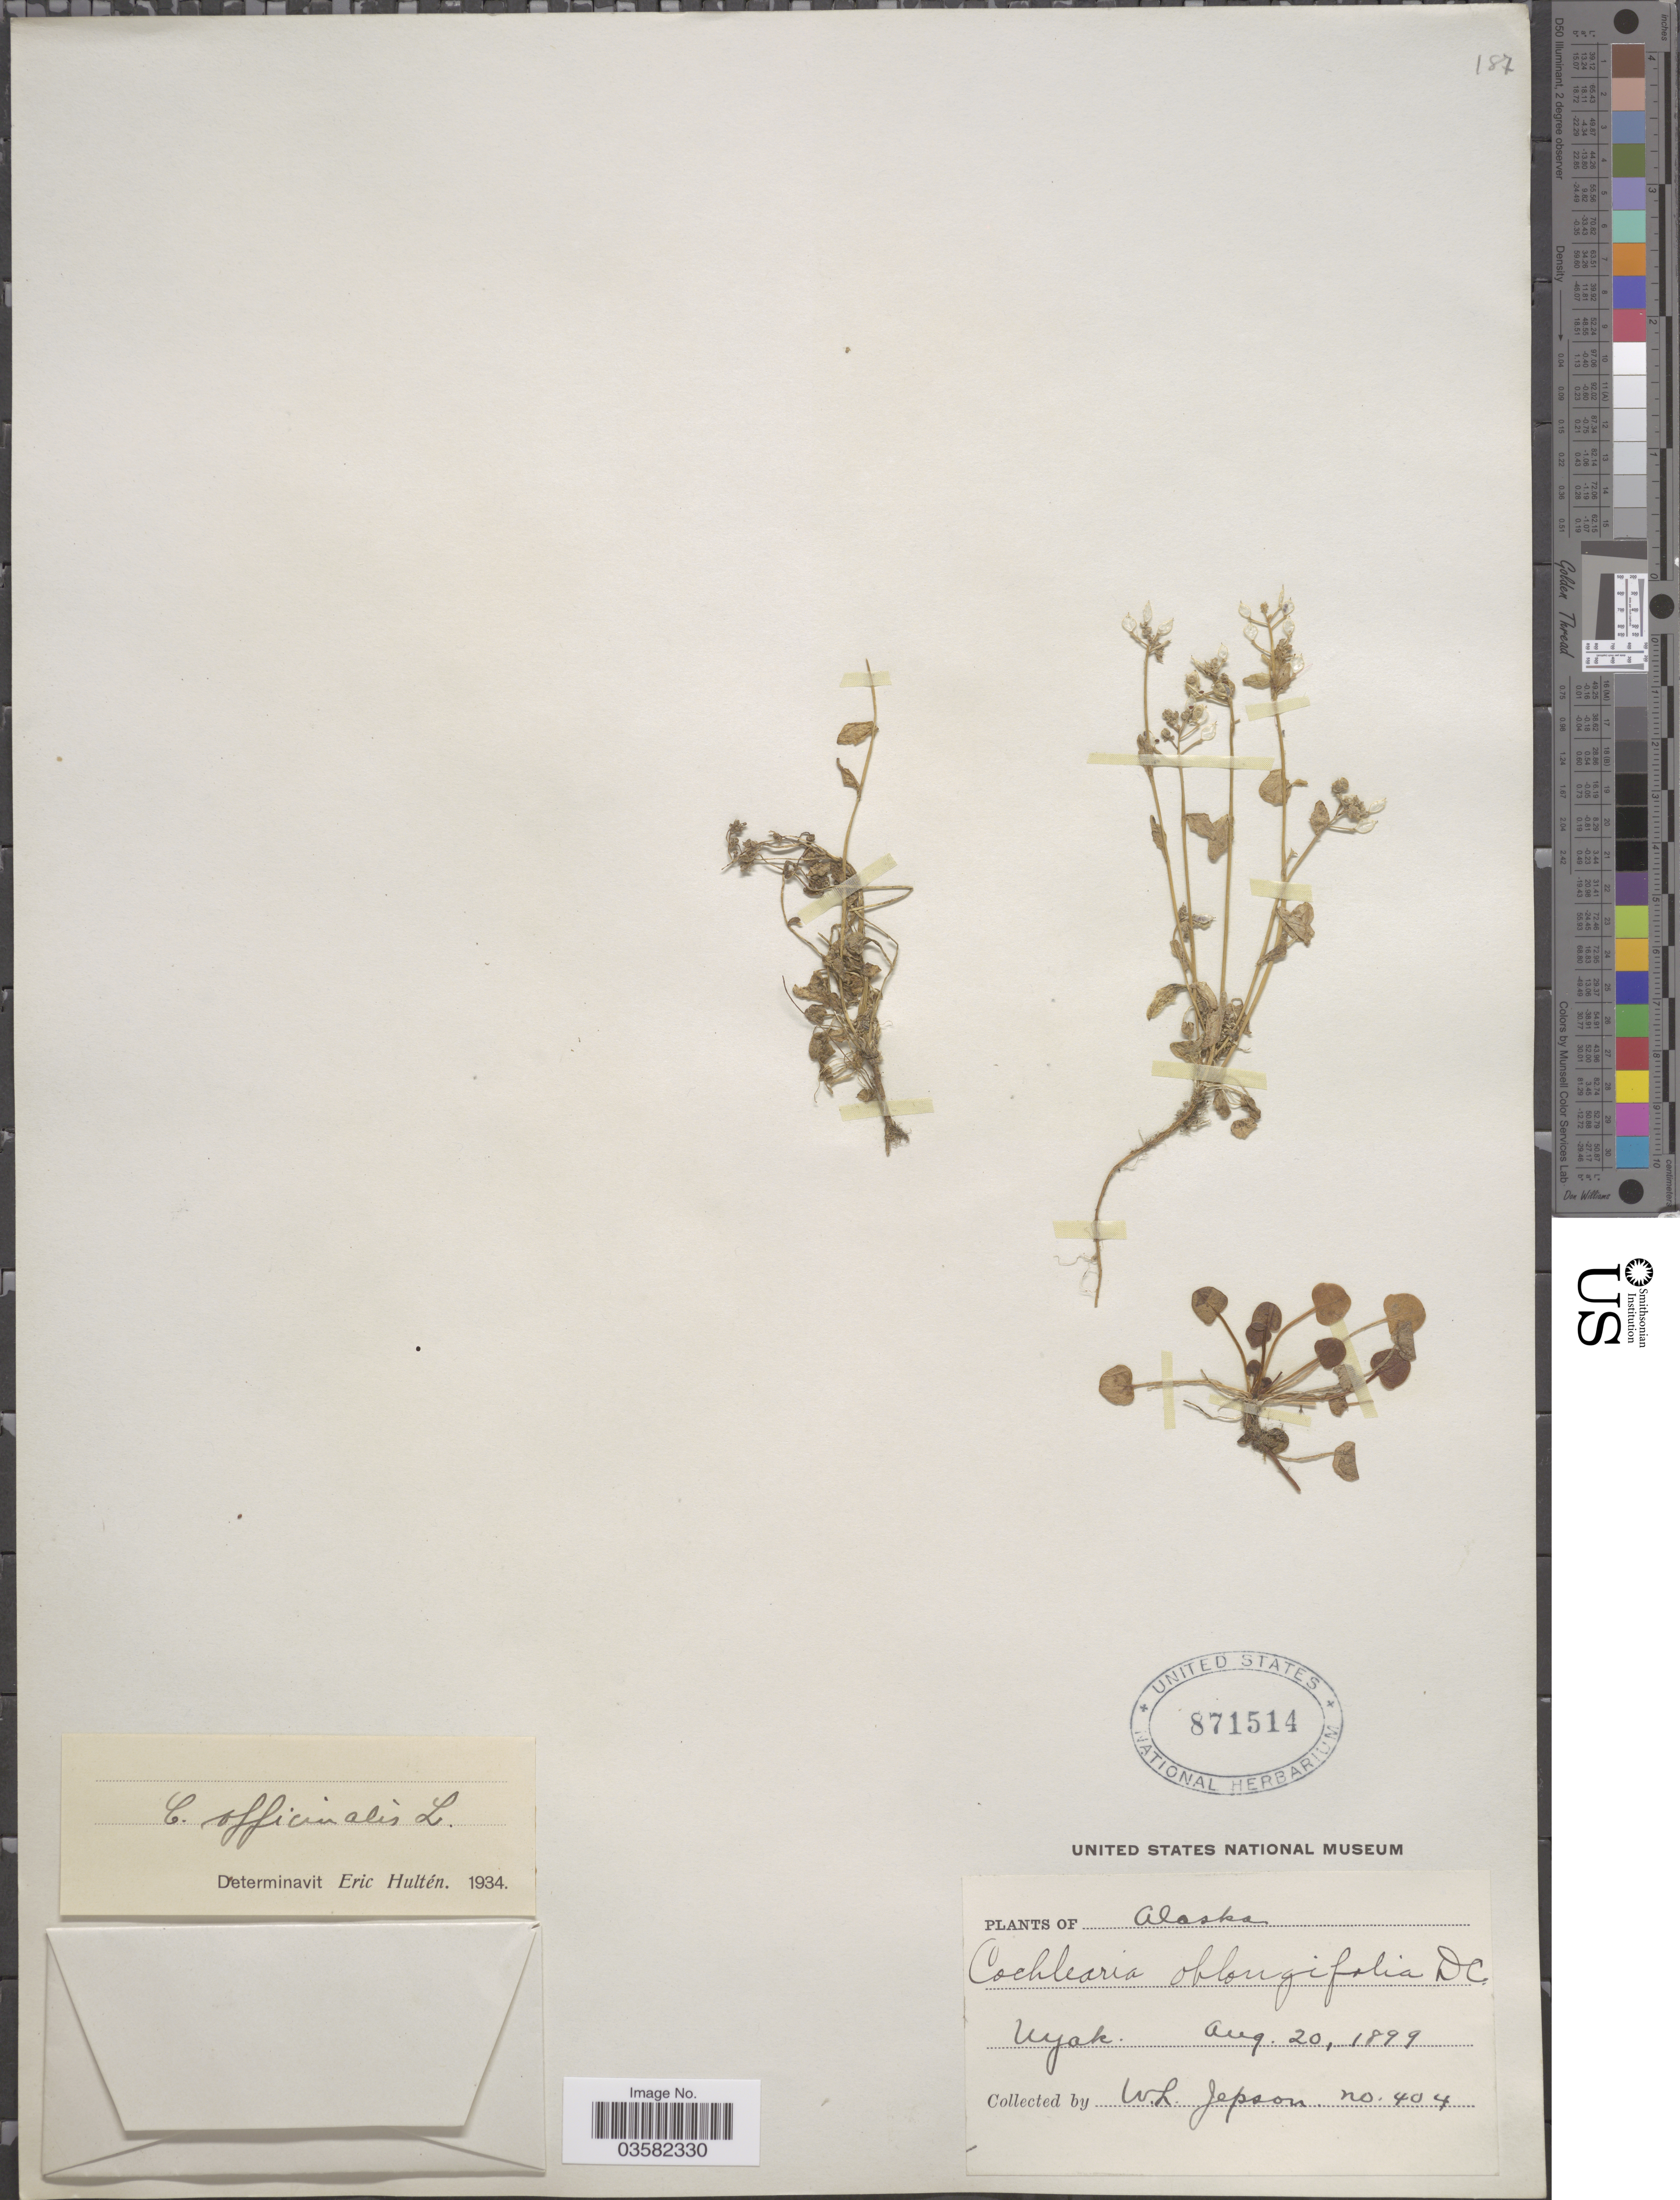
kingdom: Plantae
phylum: Tracheophyta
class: Magnoliopsida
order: Brassicales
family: Brassicaceae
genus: Cochlearia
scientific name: Cochlearia officinalis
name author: L.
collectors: W. L. Jepson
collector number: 404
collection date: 1899-08-20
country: United States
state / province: Alaska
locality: Uyak.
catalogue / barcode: US 871514